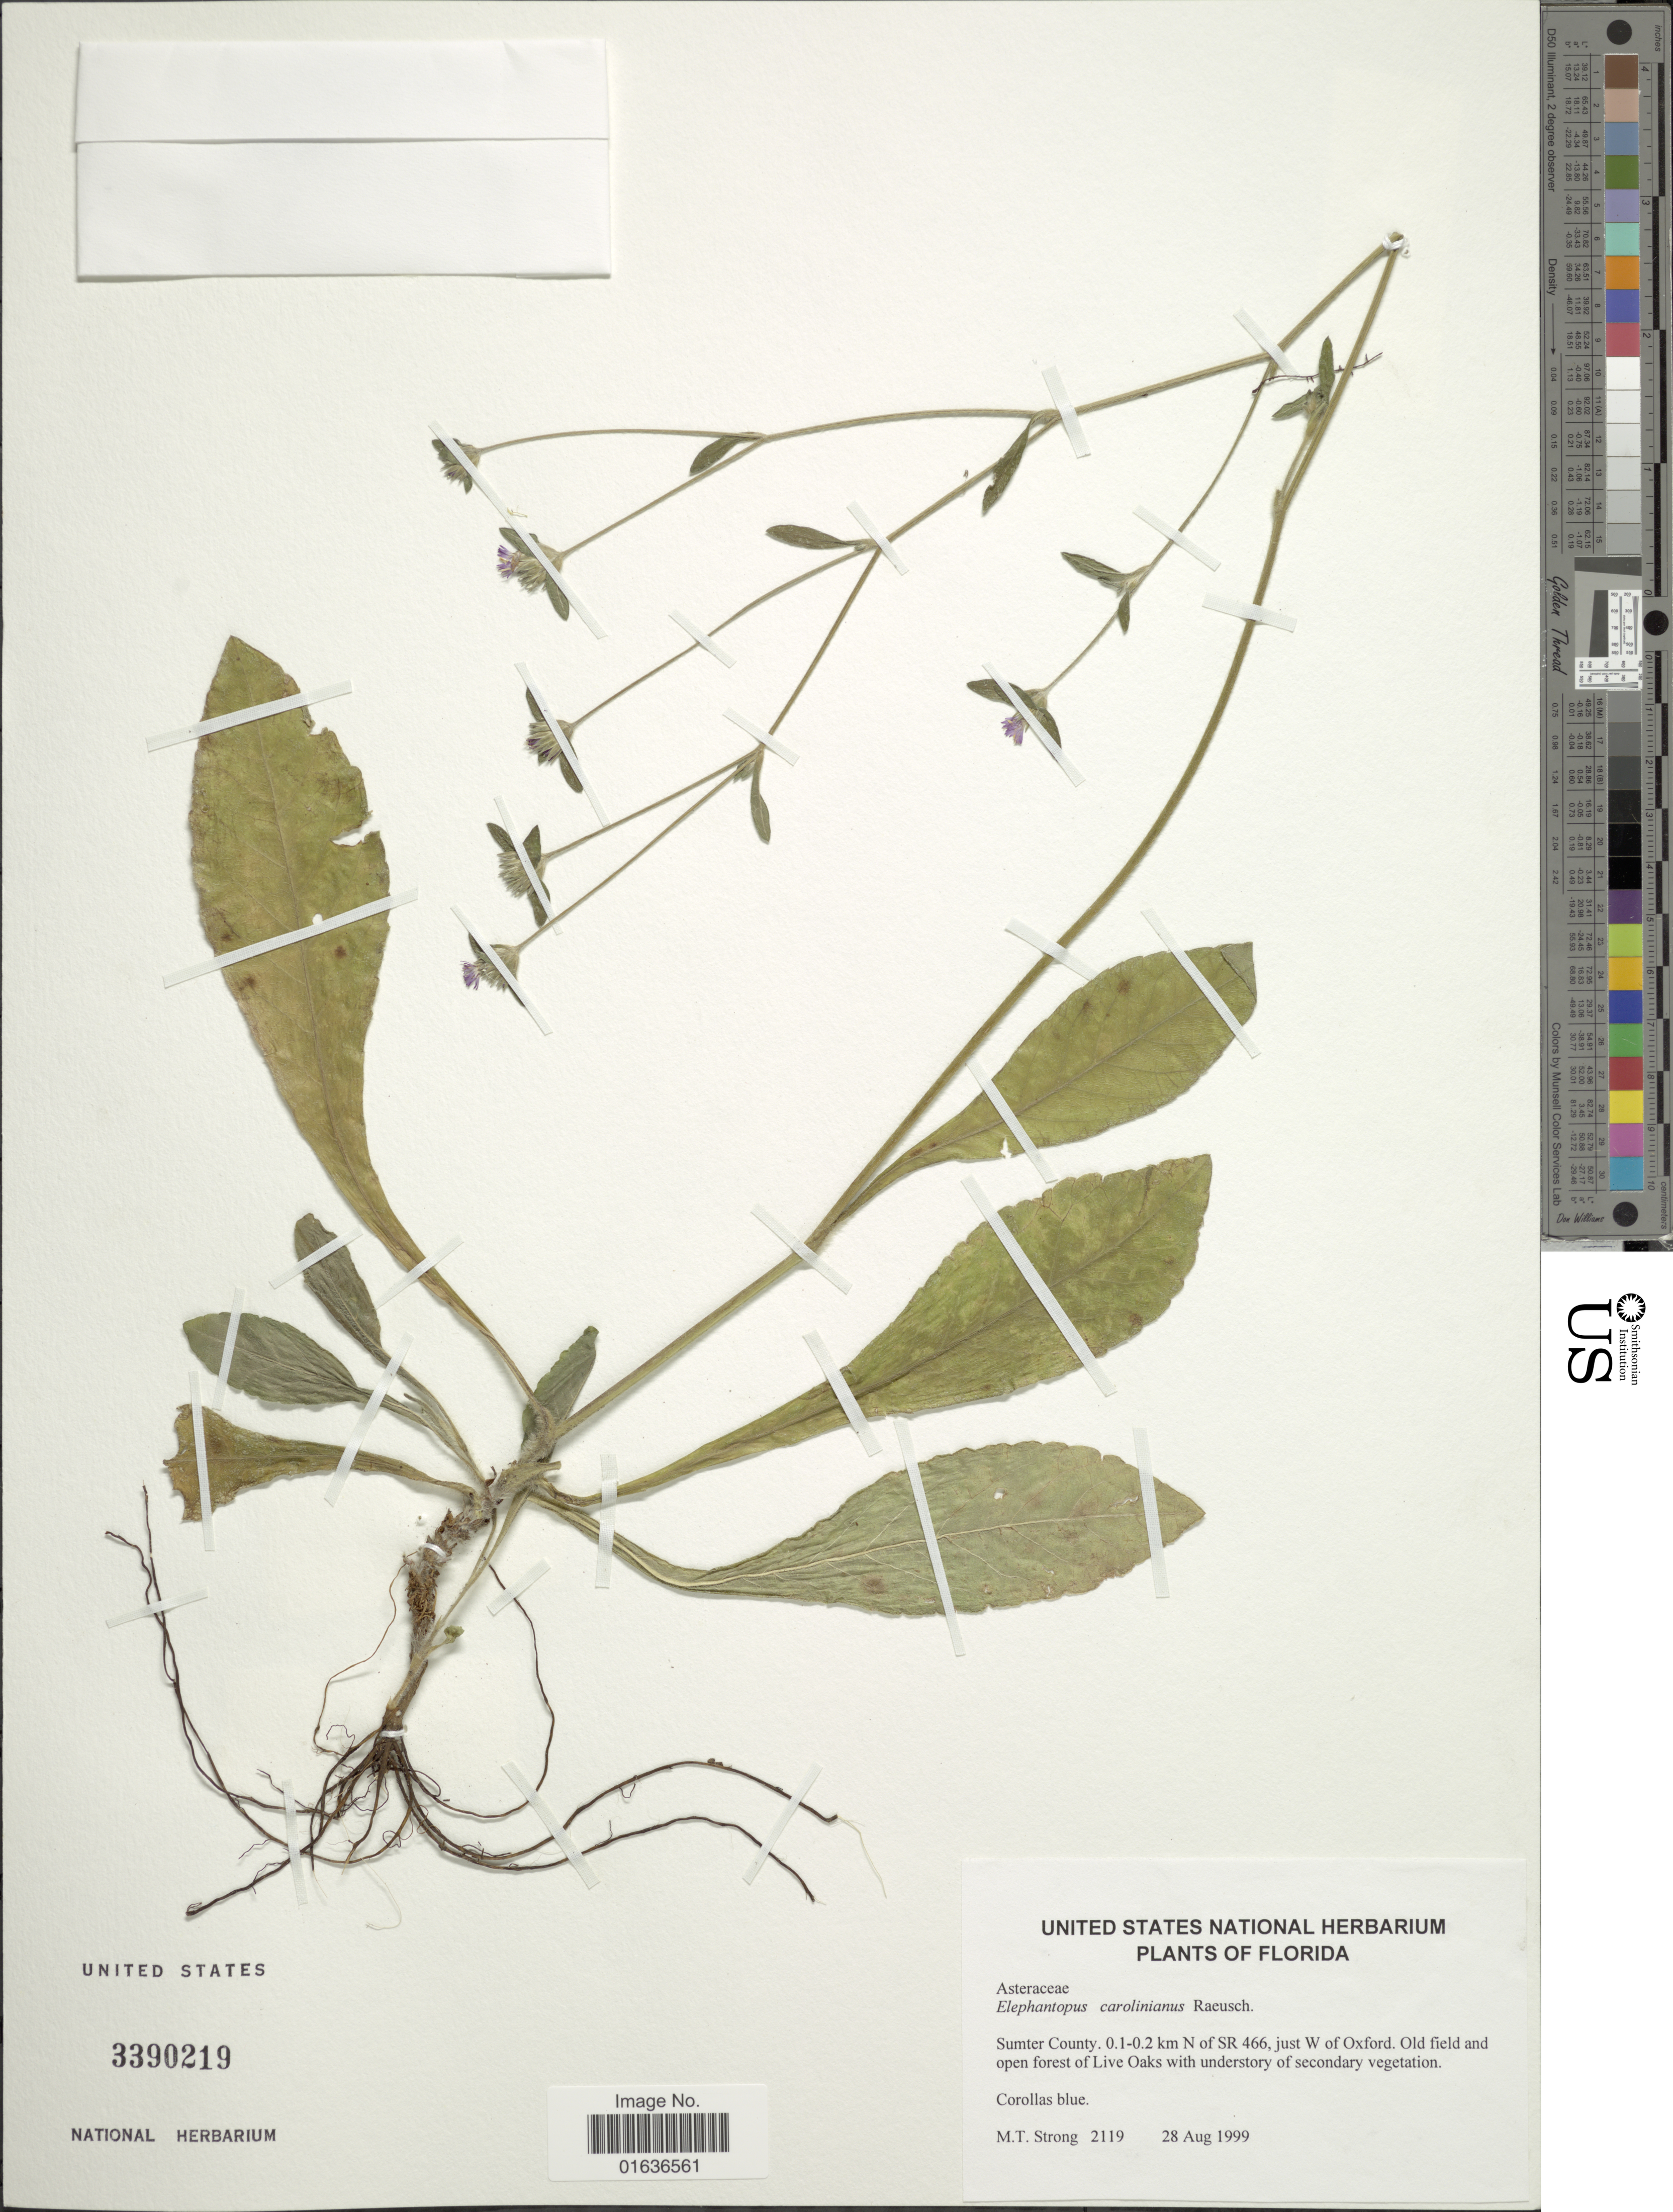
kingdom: Plantae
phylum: Tracheophyta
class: Magnoliopsida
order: Asterales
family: Asteraceae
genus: Elephantopus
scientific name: Elephantopus carolinianus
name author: Raeusch.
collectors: M. T. Strong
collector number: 2119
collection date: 1999-08-28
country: United States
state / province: Florida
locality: Sumter County. 0.1-0.2 km N of SR 466, just W of Oxford.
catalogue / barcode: US 3390219